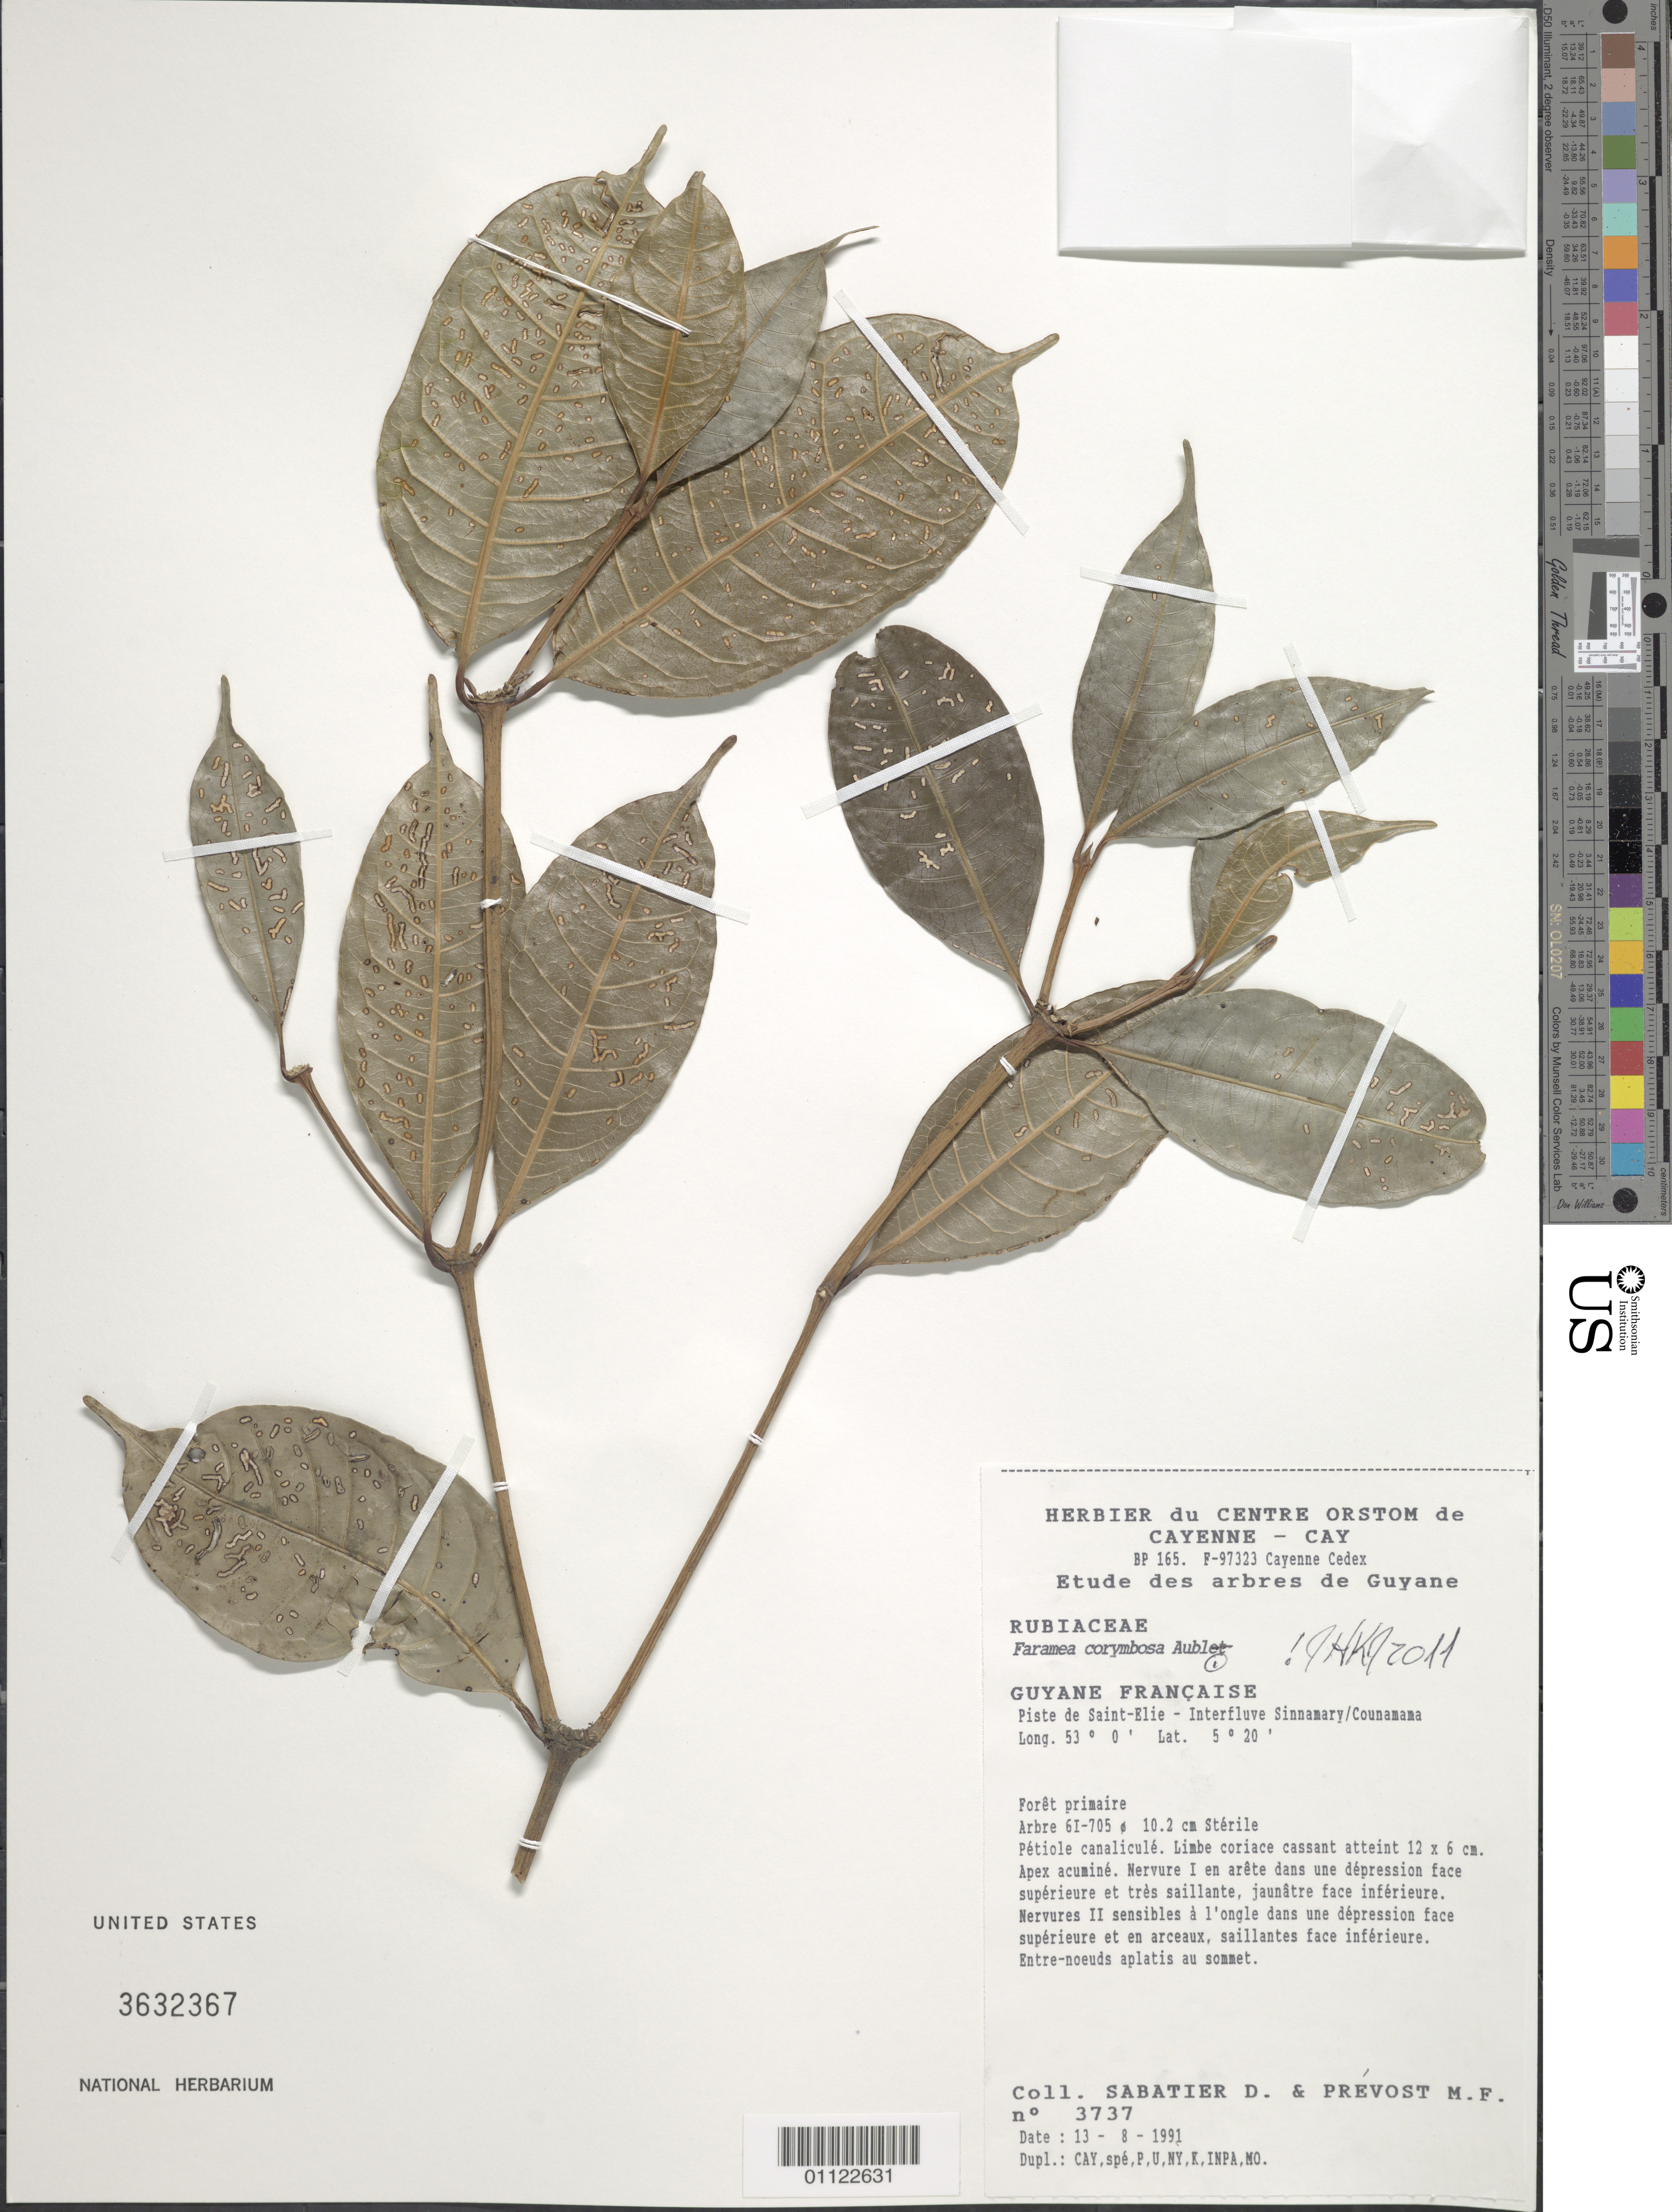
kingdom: Plantae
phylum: Tracheophyta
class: Magnoliopsida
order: Gentianales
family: Rubiaceae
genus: Faramea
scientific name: Faramea corymbosa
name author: Aubl.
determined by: Kirkbride, J. H.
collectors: D. Sabatier & M.-F. Prévost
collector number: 3737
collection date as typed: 13-Aug-91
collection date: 1991-08-13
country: French Guiana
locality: Piste de Saint-Élie, interfleuve Sinnamary-Counamama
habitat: Primary forest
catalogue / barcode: US 3632367